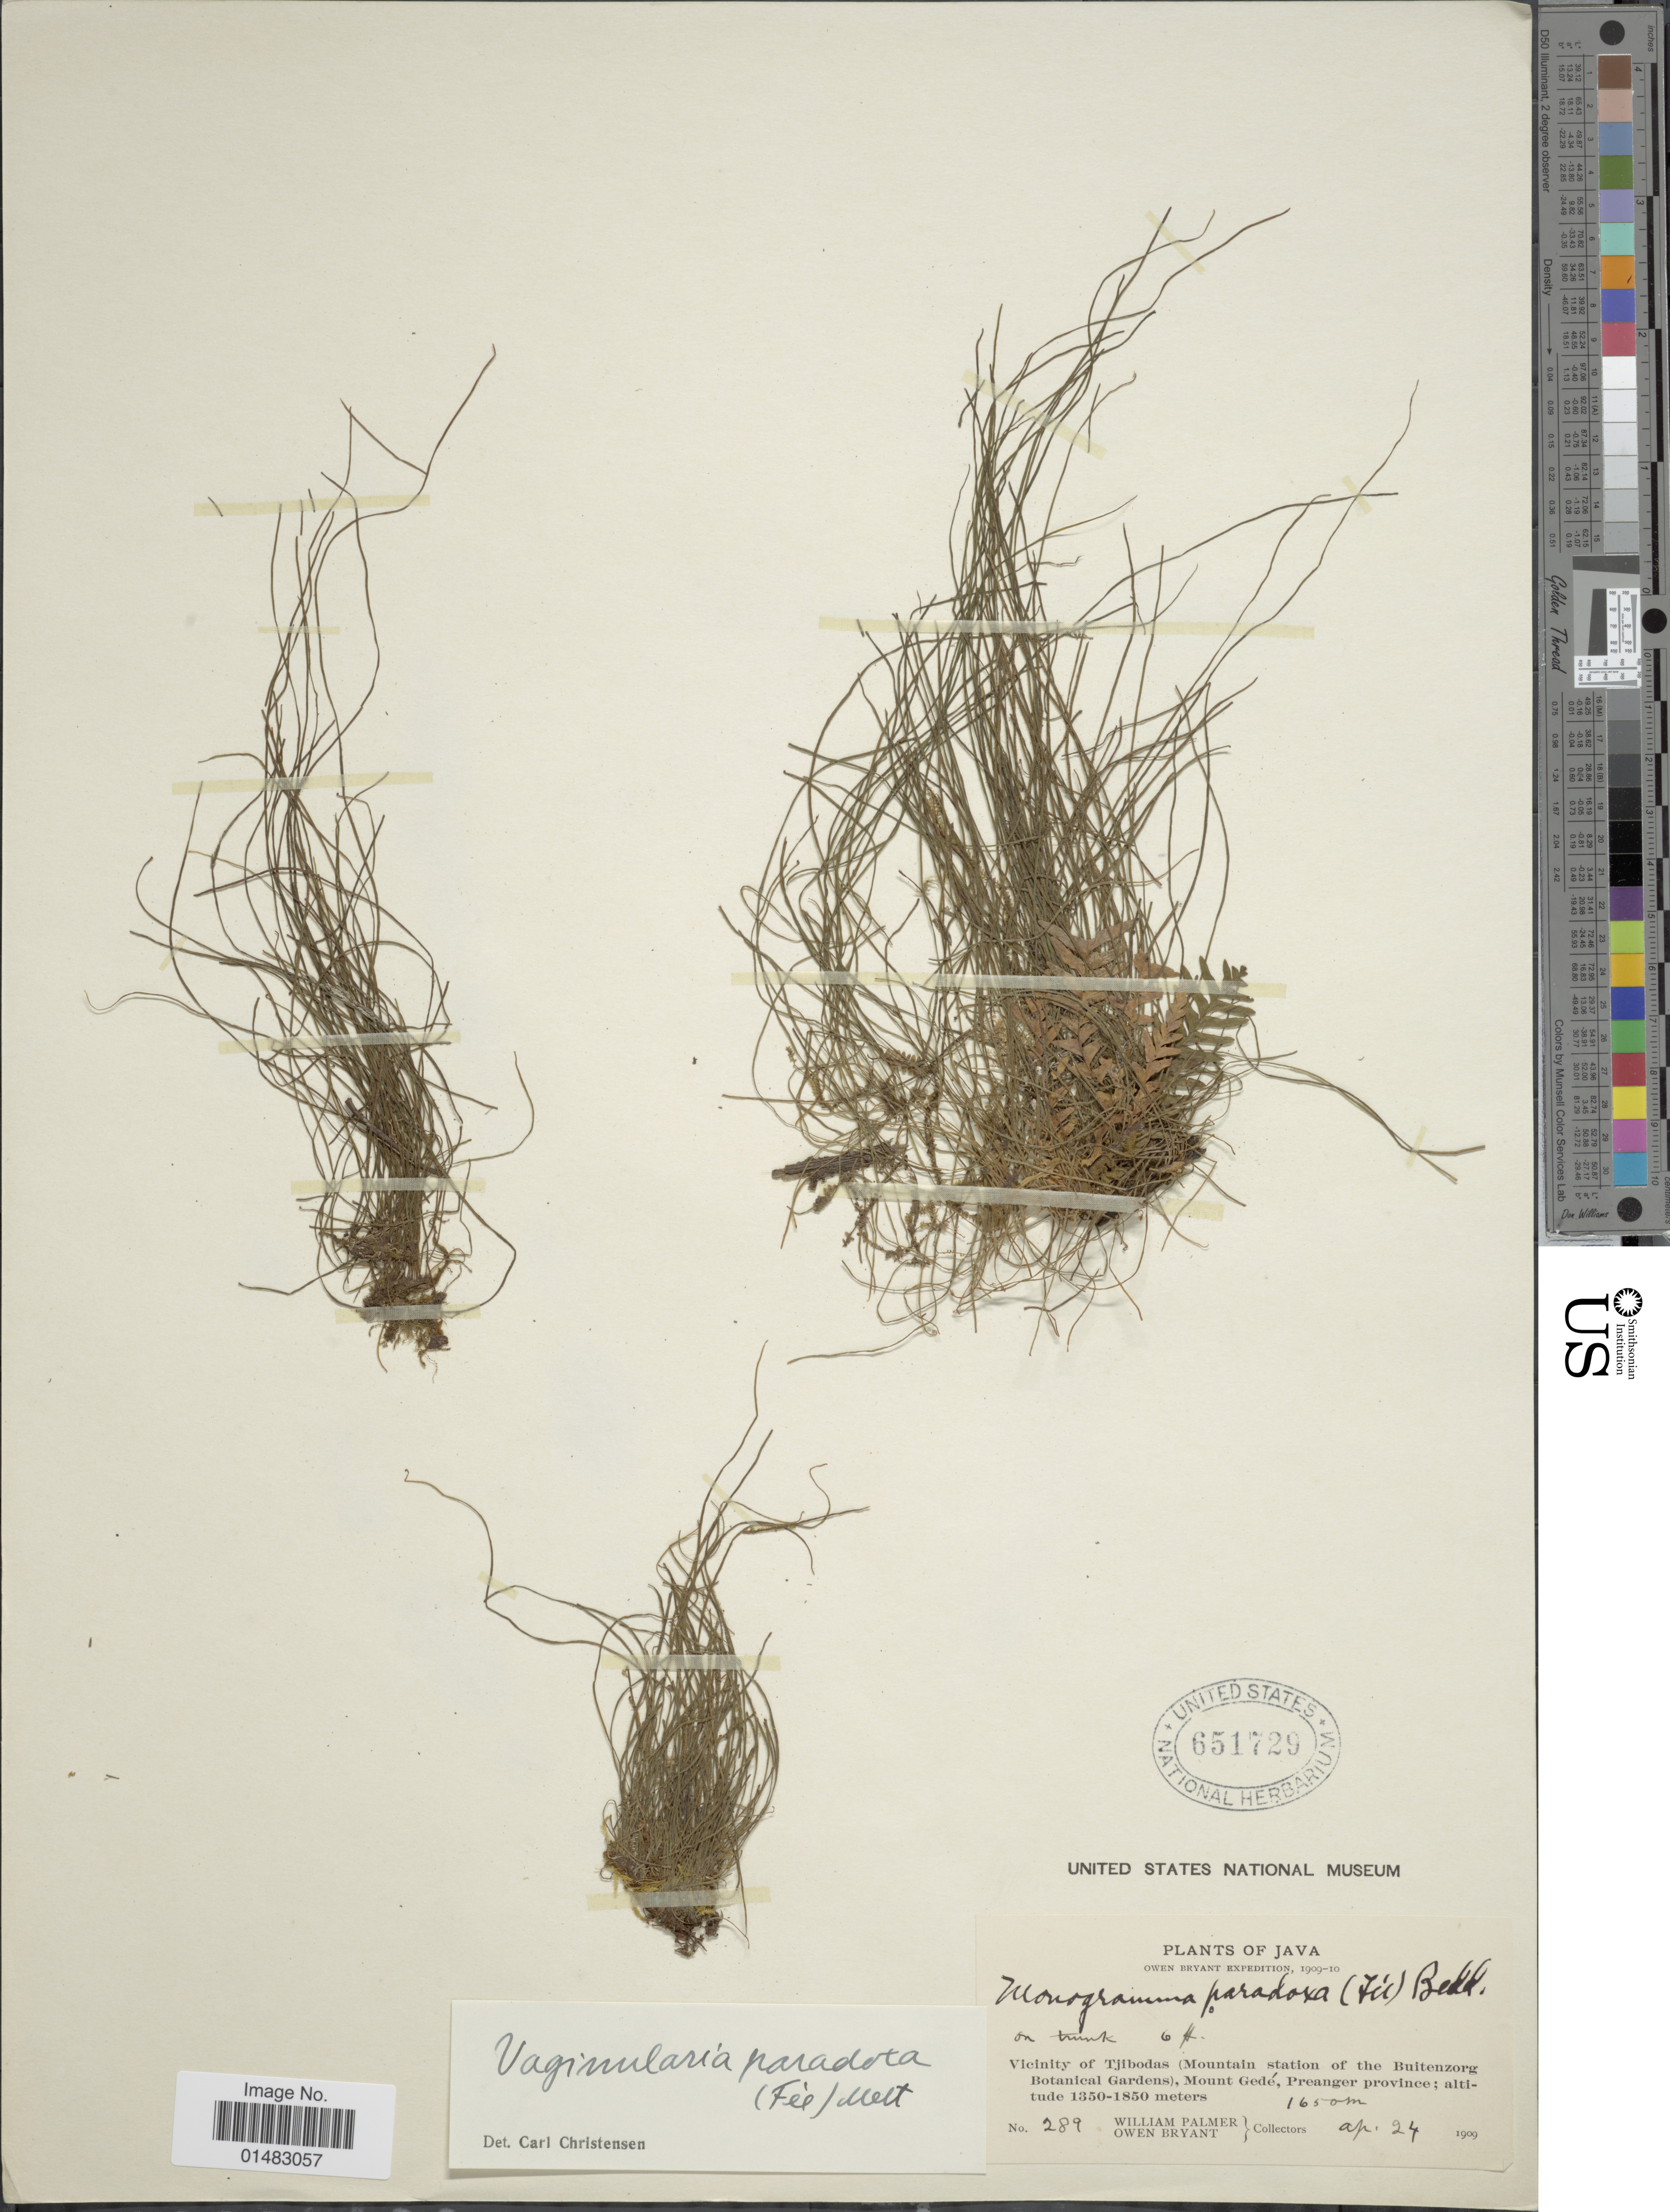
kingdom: Plantae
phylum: Tracheophyta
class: Polypodiopsida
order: Polypodiales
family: Pteridaceae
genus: Vaginularia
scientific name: Vaginularia paradoxa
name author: (Fée) Mett. ex Miq.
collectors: W. Palmer & O. Bryant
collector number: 289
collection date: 1909-04-24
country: Indonesia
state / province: Java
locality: Vicinity of Tjibodas (Mounrtain station of the Buitenzorg Botanical Gardens) , Mount Gedé, Preanger Province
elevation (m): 1650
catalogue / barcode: US 615729